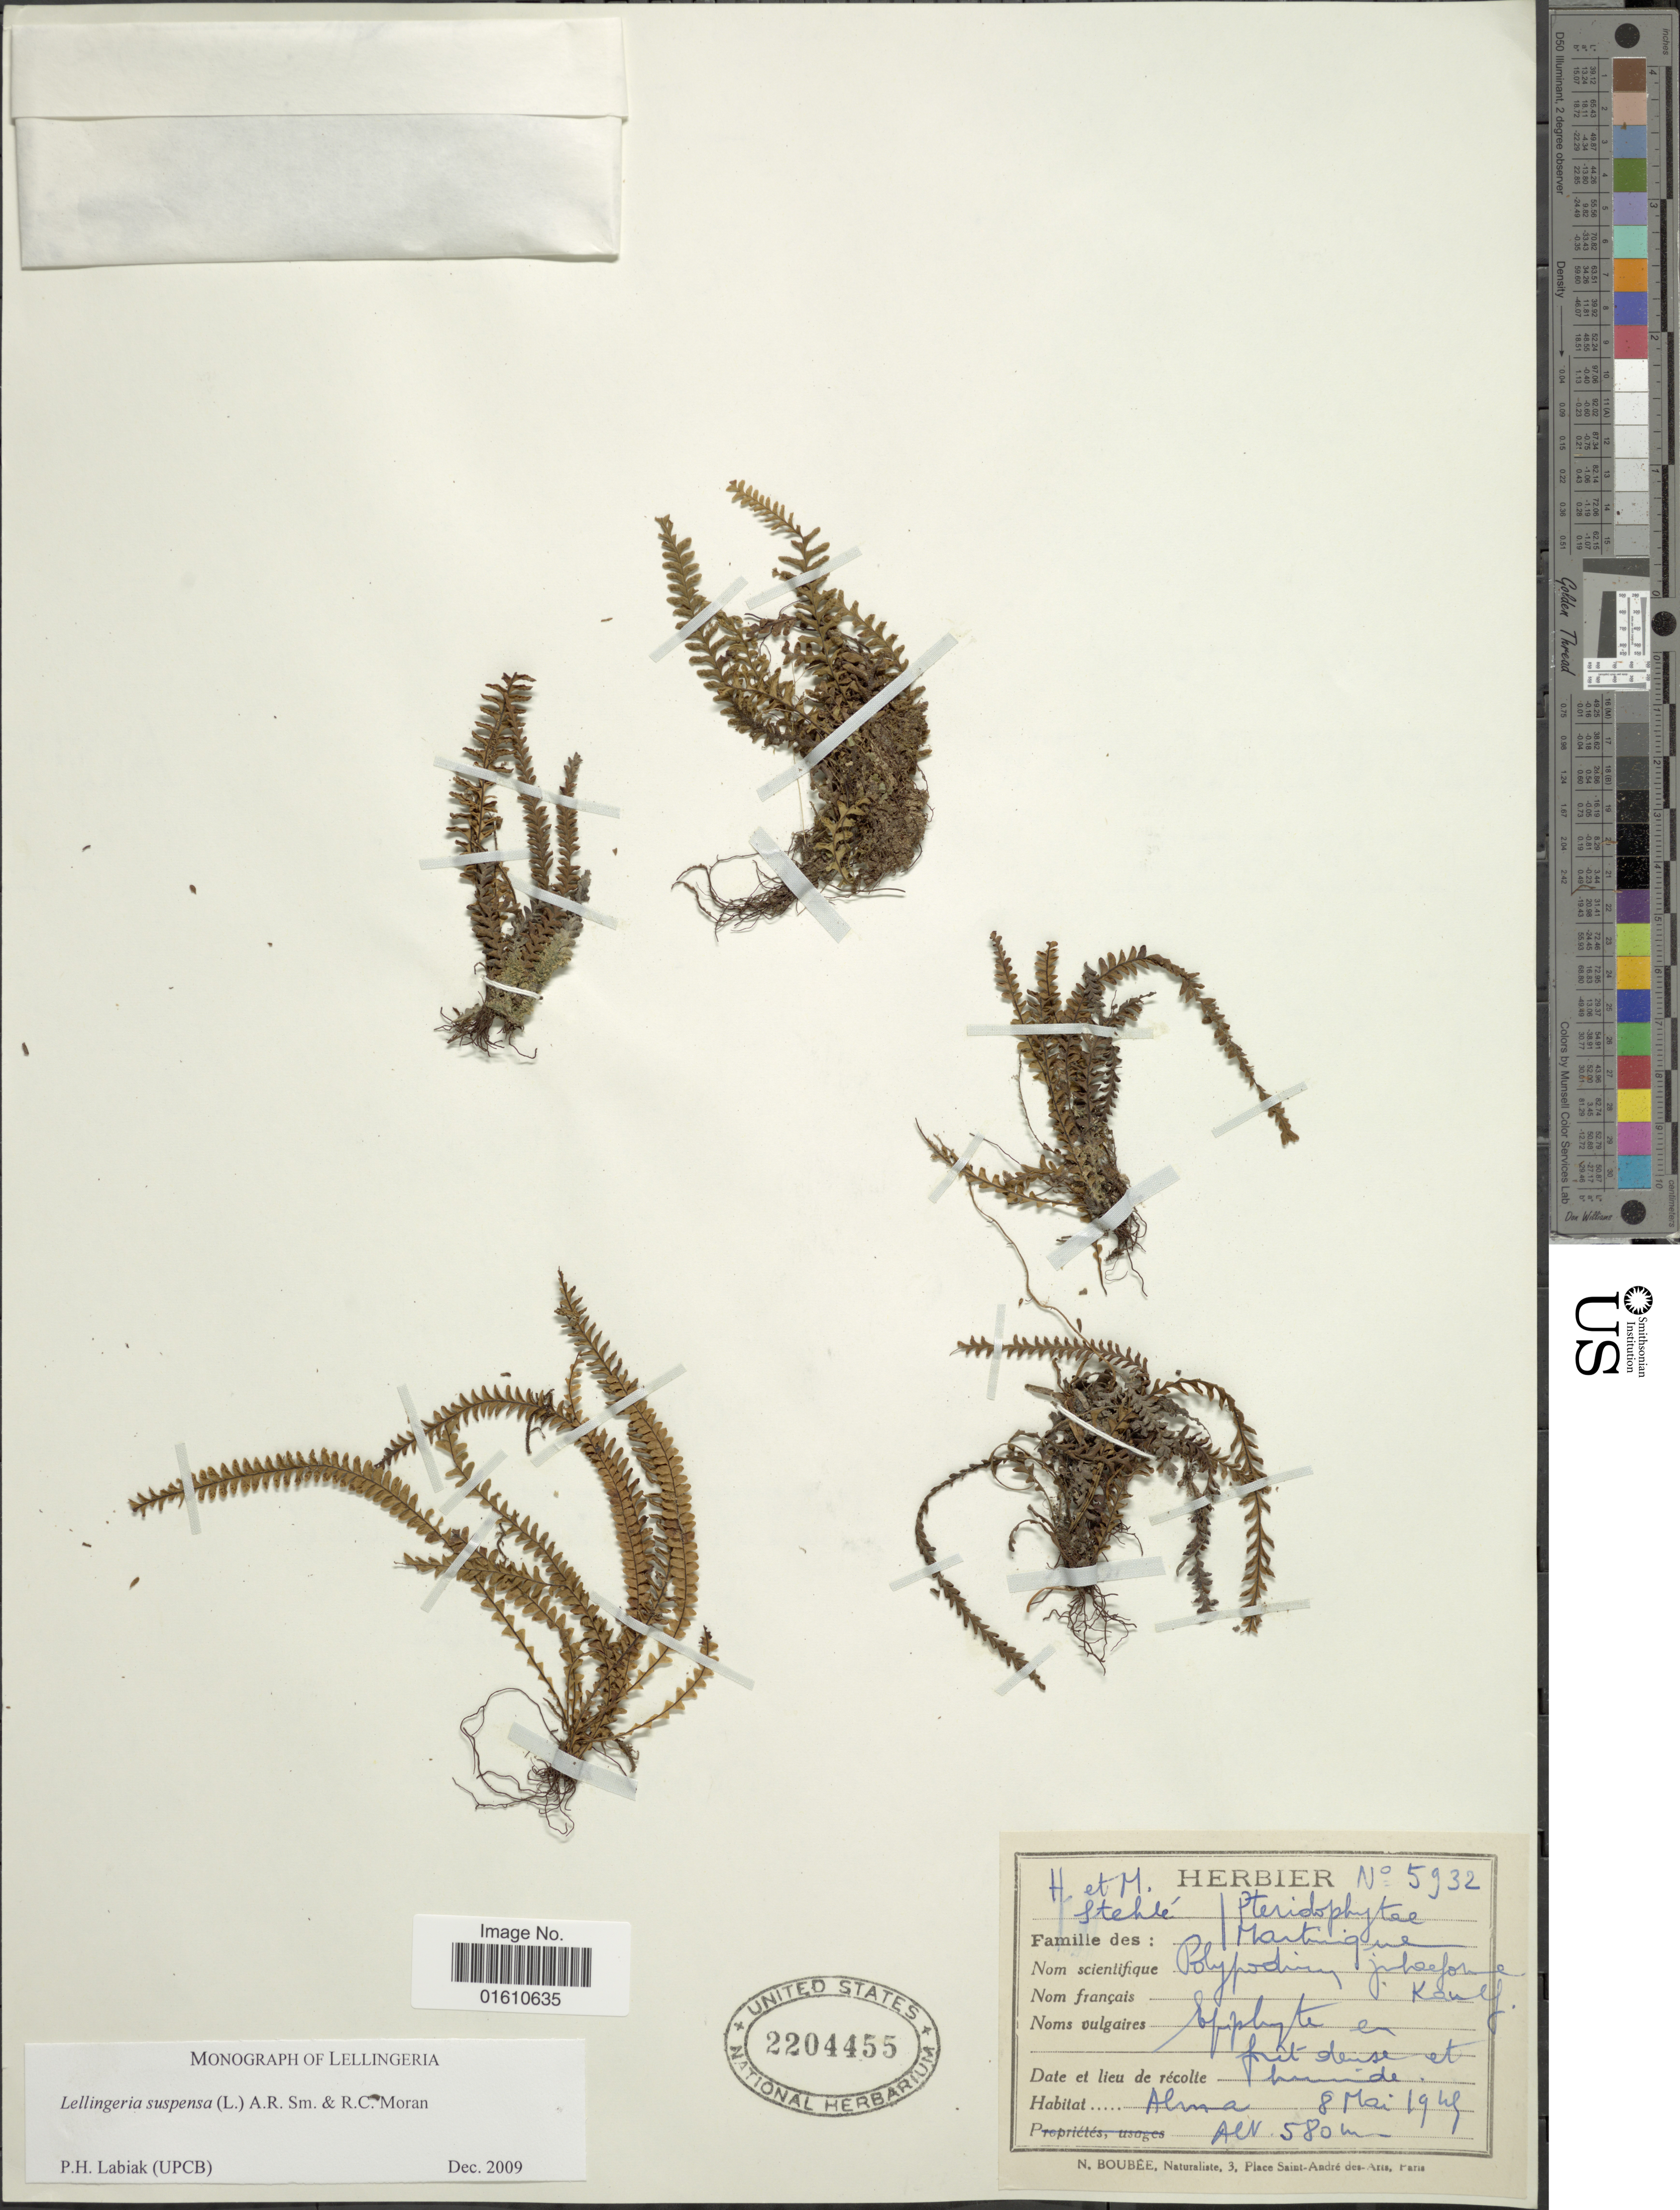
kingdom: Plantae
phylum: Tracheophyta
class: Polypodiopsida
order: Polypodiales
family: Polypodiaceae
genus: Lellingeria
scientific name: Lellingeria suspensa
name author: (L.) A.R. Sm. & R.C. Moran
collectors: H. Stehlé & M. Stehlé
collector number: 5932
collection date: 1949-05-08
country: Martinique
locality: Forest dense et Humide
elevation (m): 580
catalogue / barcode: US 2204455